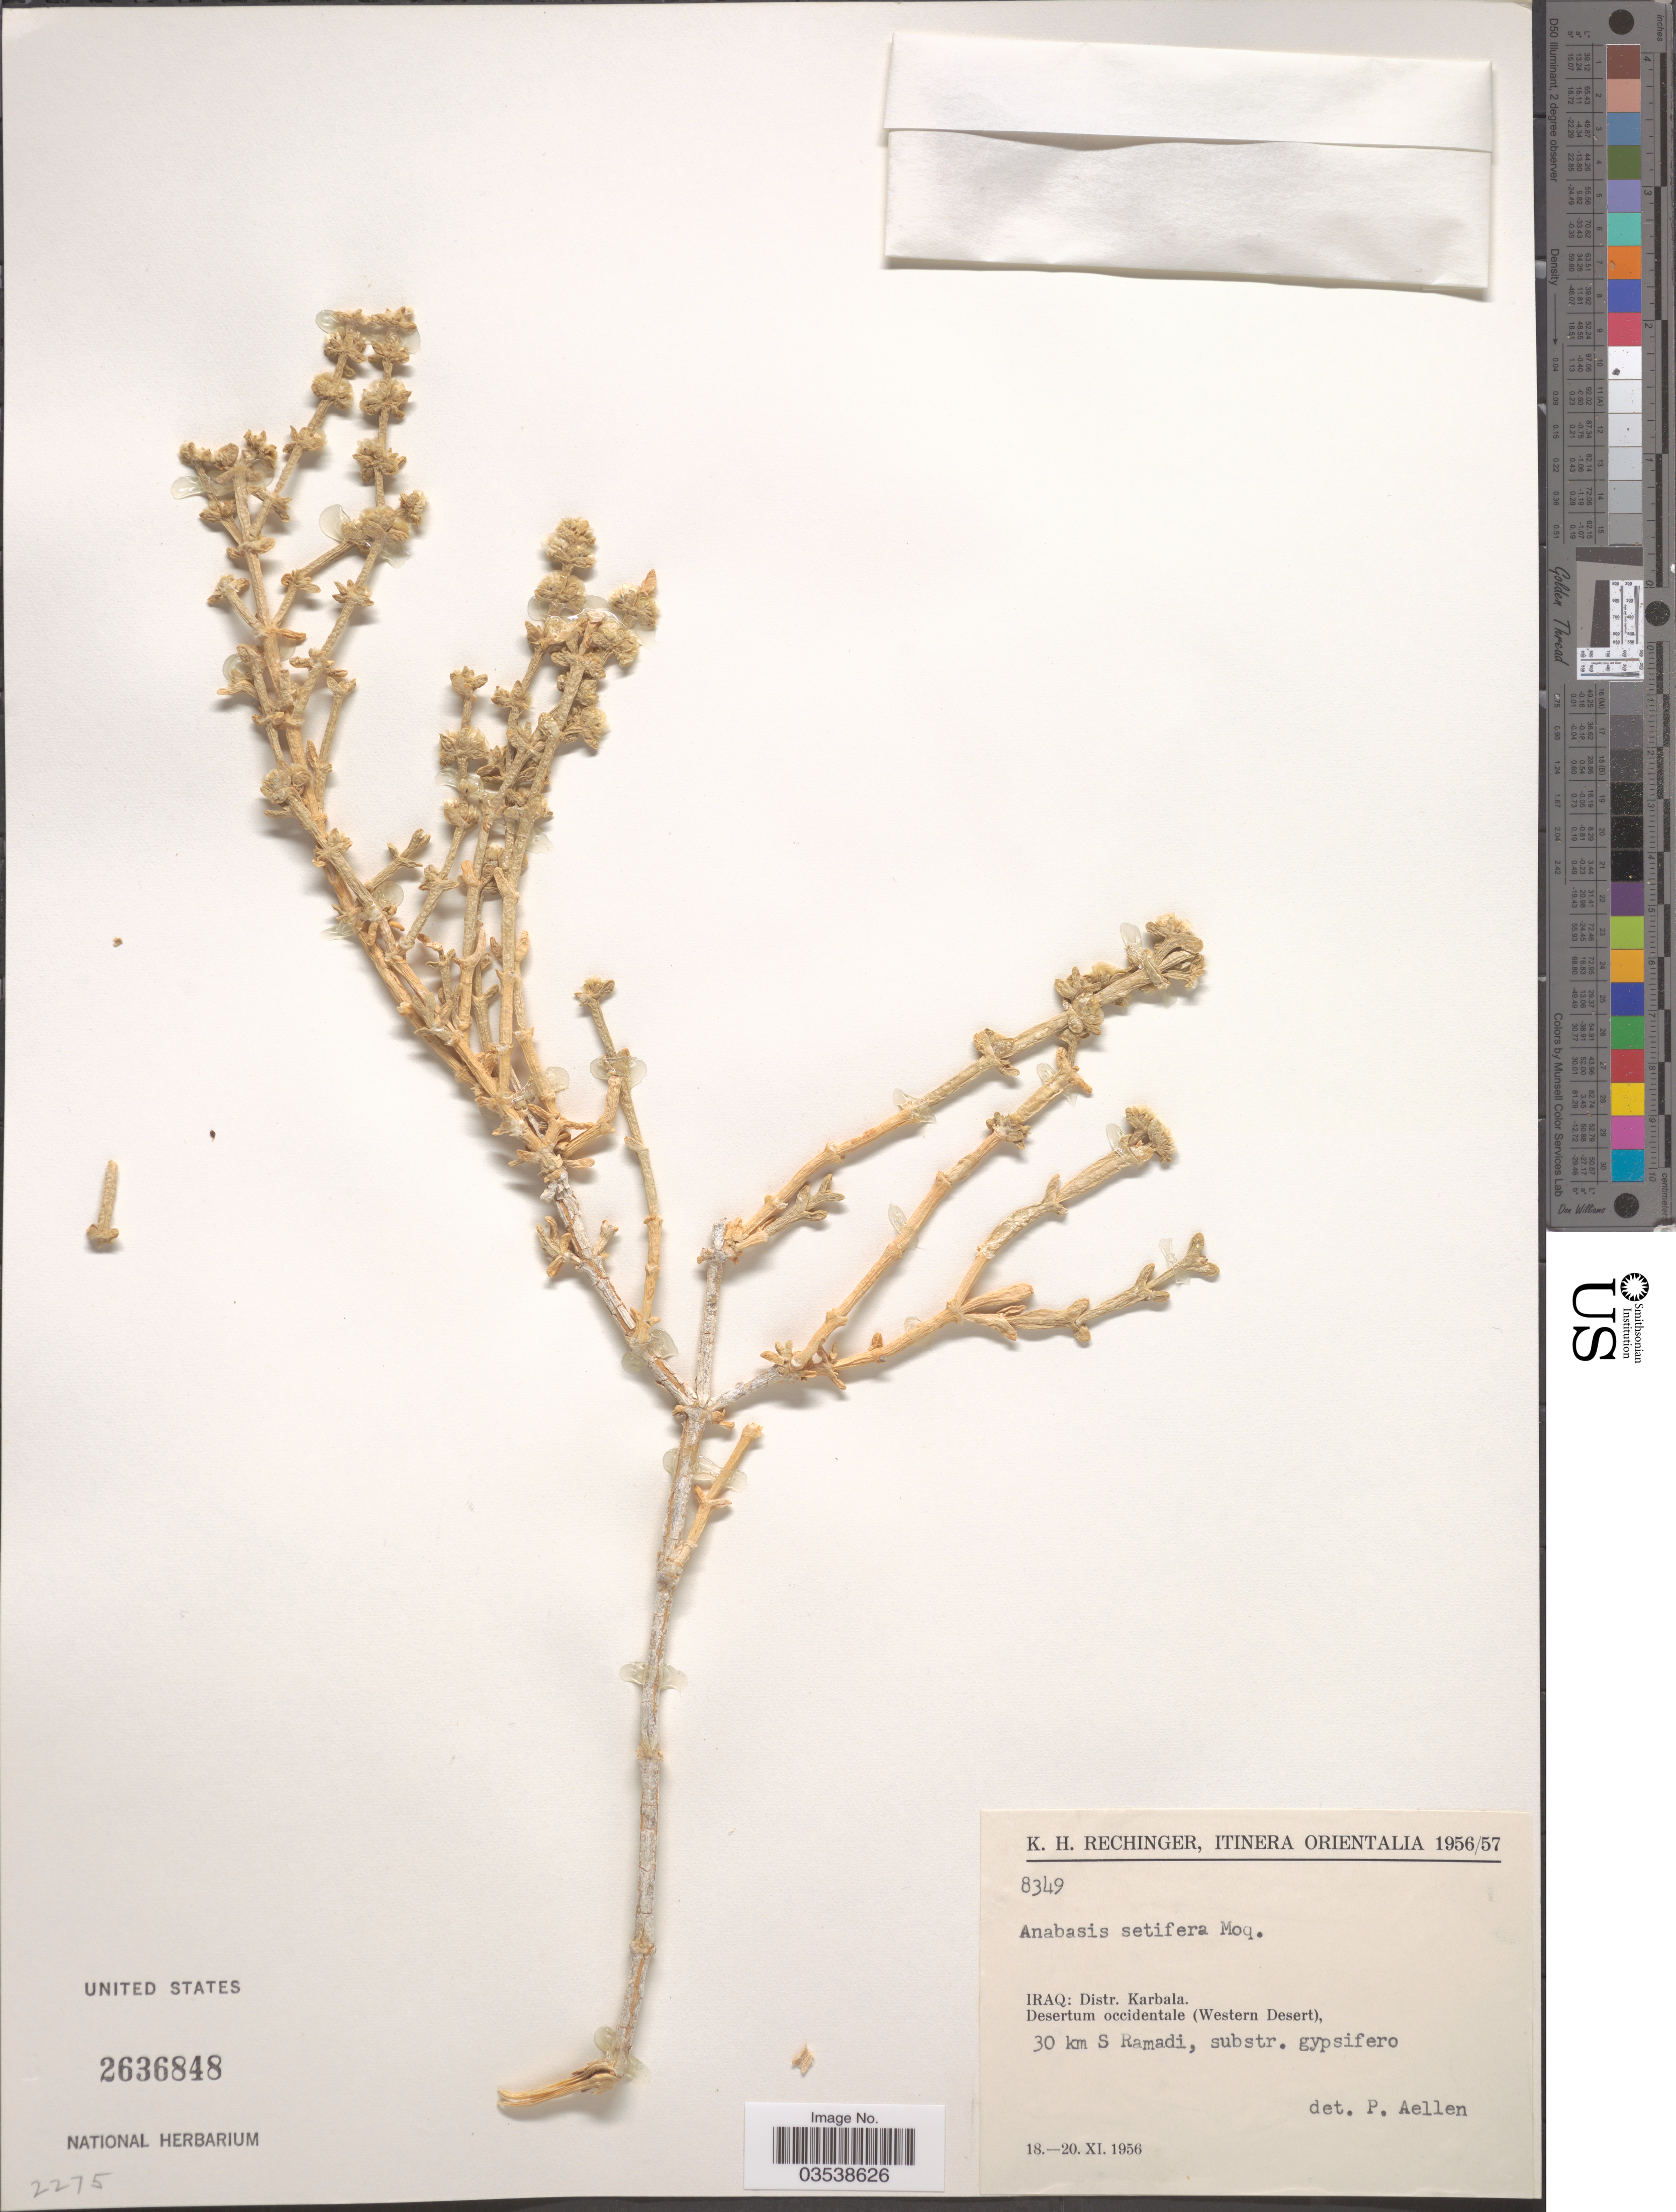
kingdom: Plantae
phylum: Tracheophyta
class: Magnoliopsida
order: Caryophyllales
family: Amaranthaceae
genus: Anabasis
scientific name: Anabasis setifera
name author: Moq.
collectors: K. H. Rechinger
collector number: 8349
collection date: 1956-11-18/1956-11-20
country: Iraq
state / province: Al Karbala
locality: Itinera Orientalia. Distr. Karbala. Desertum occidentale (Western Desert), 30 km S Ramadi.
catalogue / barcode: US 2636848